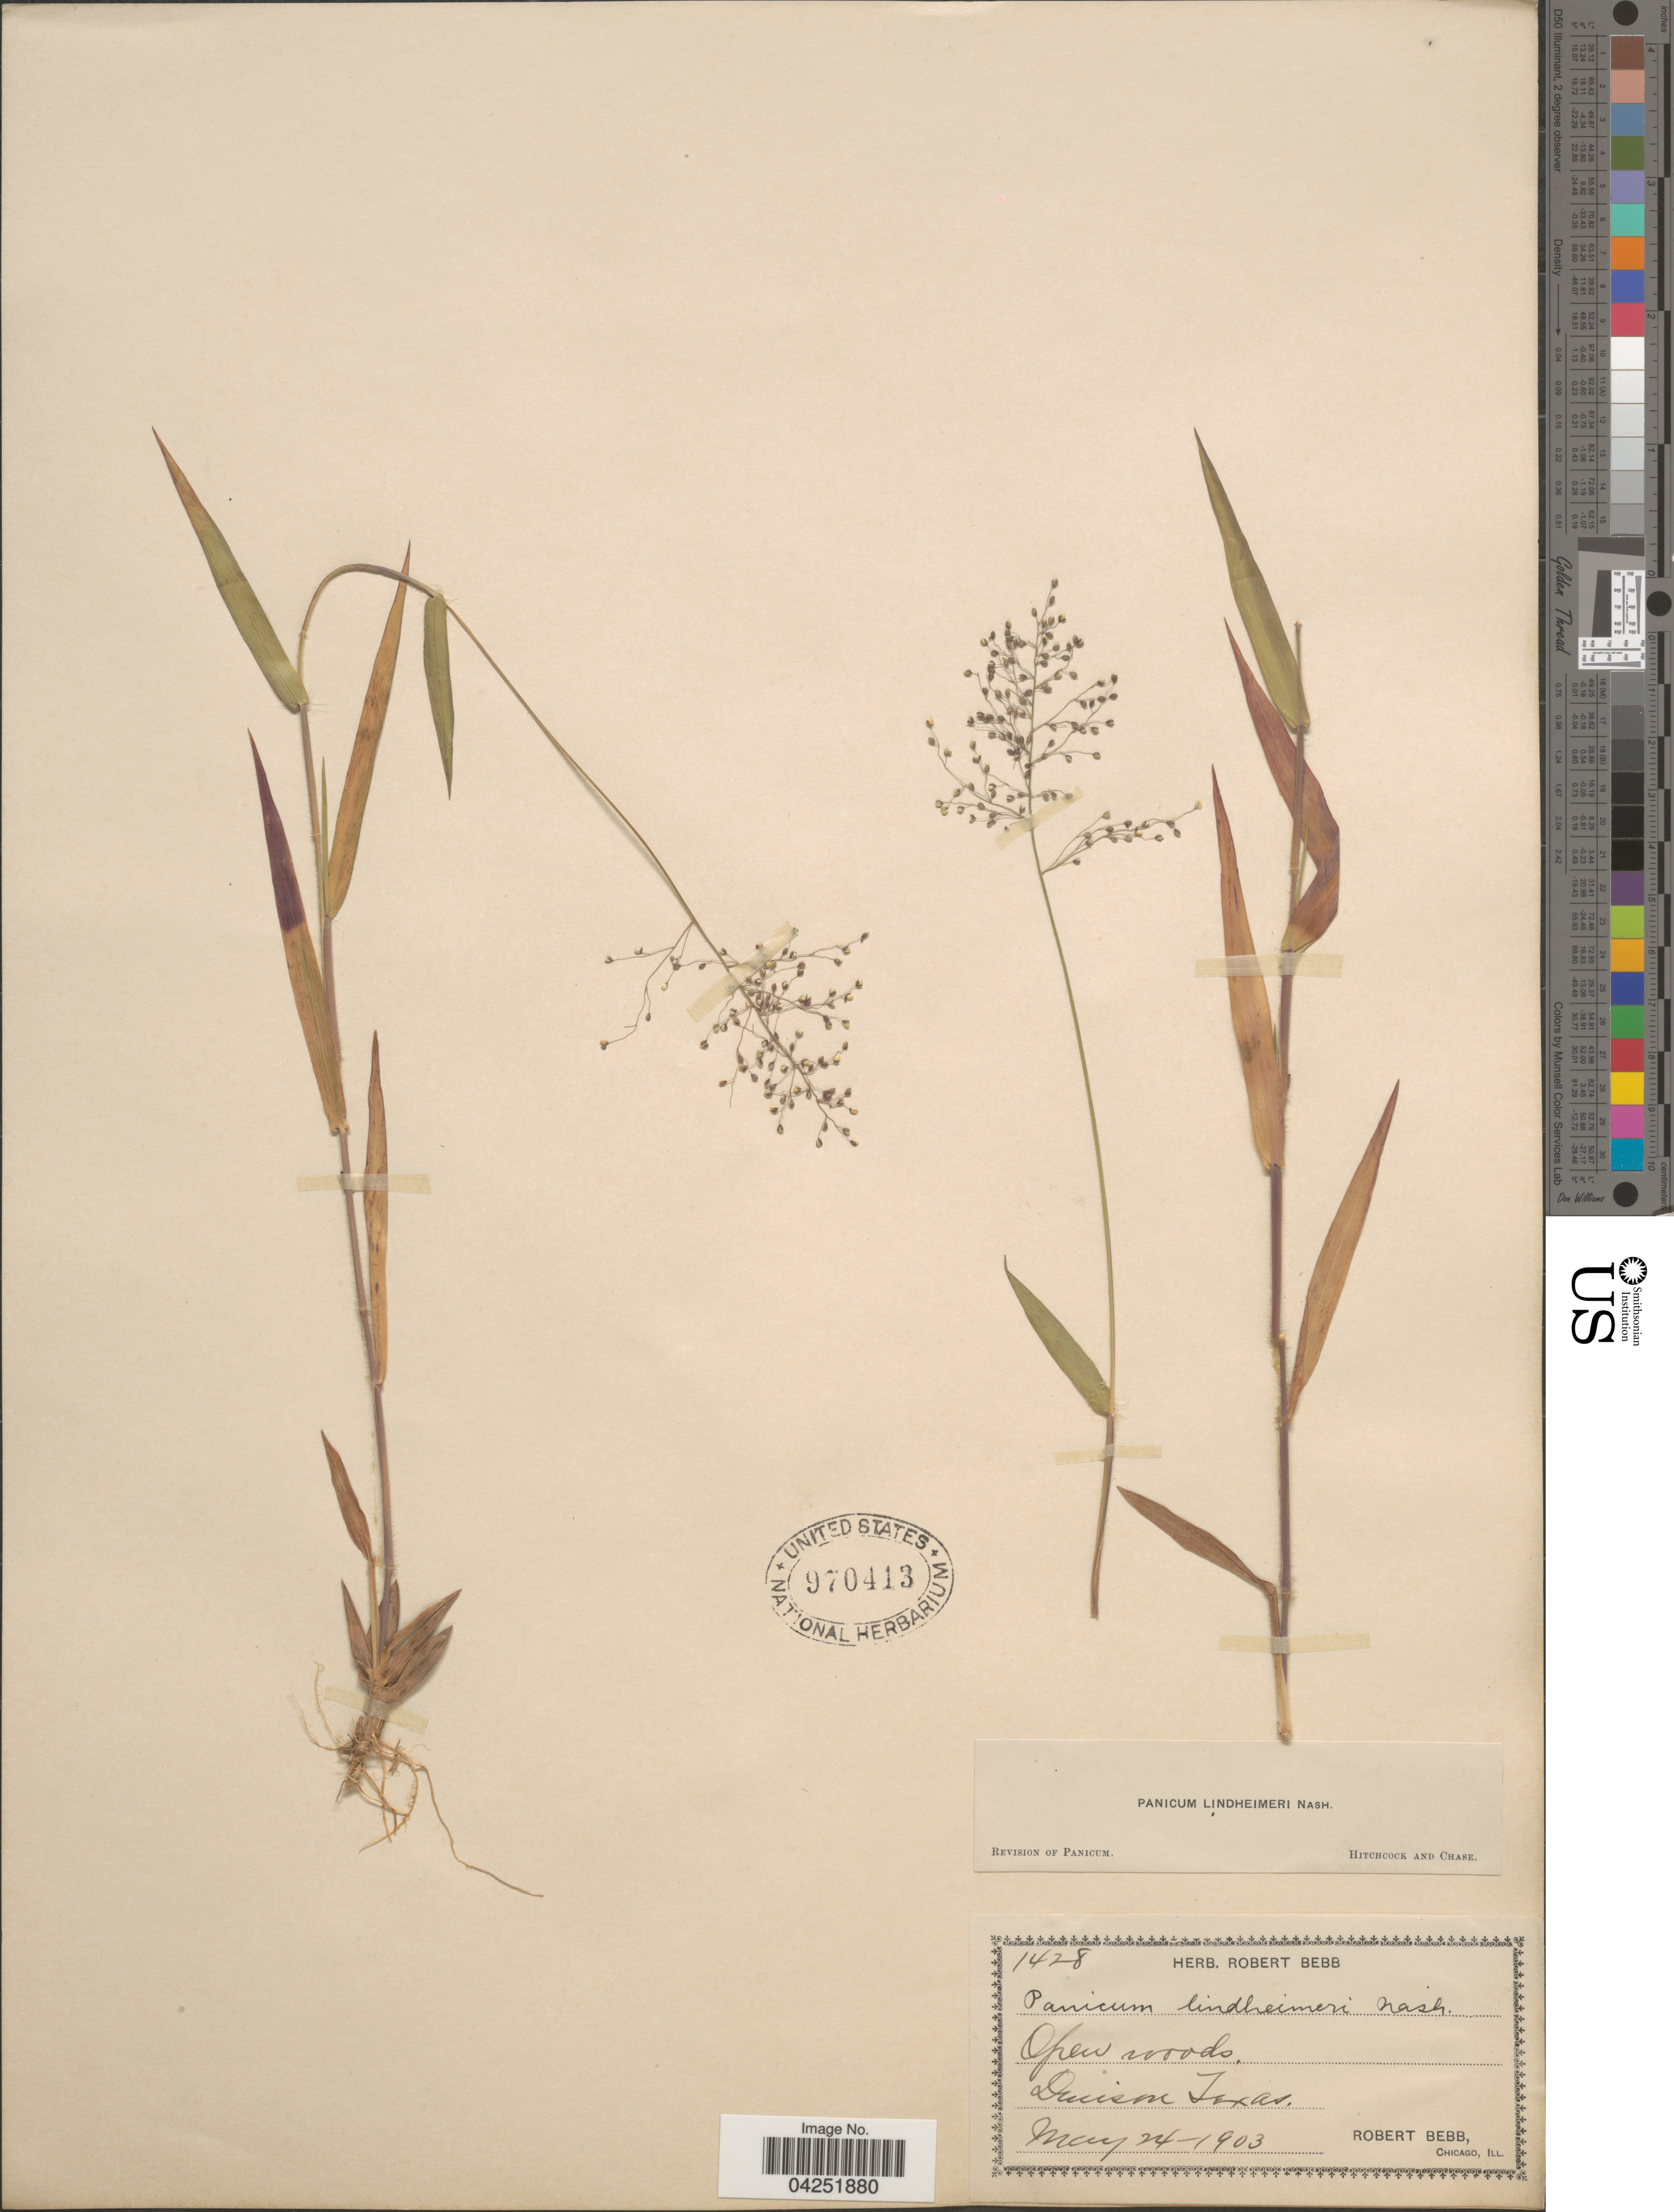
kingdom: Plantae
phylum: Tracheophyta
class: Liliopsida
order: Poales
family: Poaceae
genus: Dichanthelium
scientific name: Dichanthelium acuminatum var. lindheimeri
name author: (Nash) Gould & C.A. Clark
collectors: R. Bebb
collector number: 1428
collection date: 1903-05-24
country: United States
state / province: Texas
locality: Open woods. Denison.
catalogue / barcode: US 970413